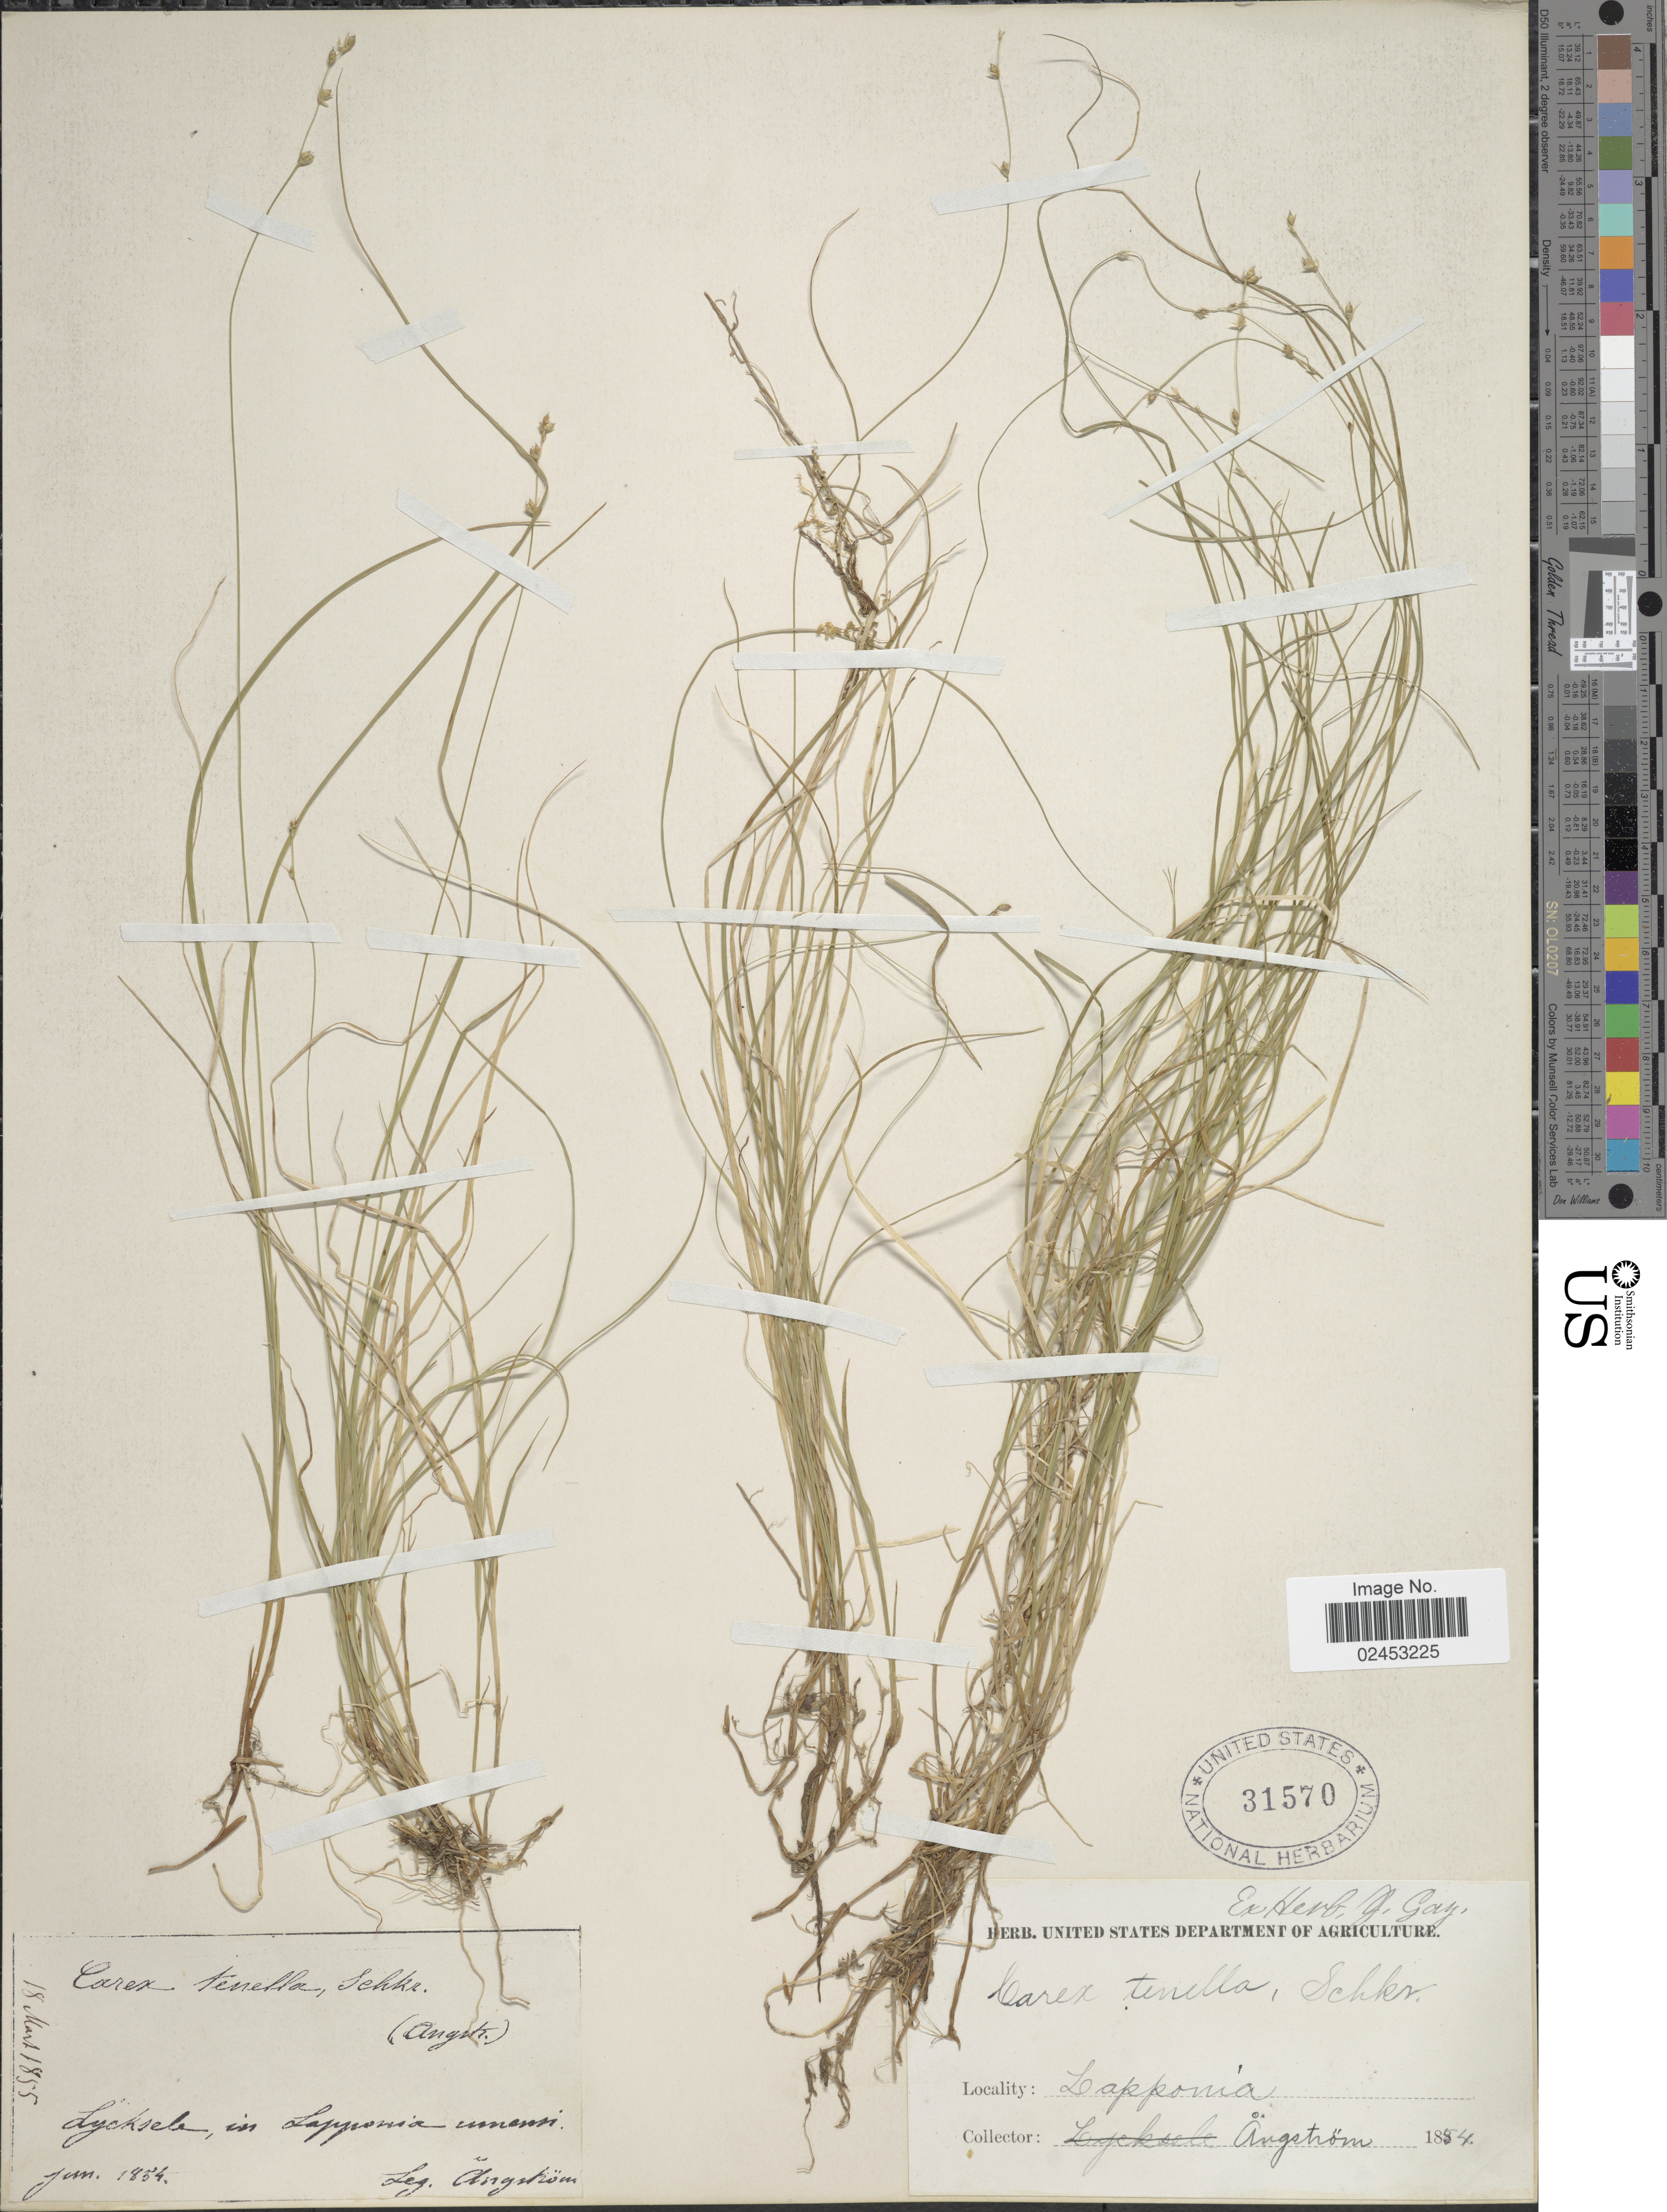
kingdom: Plantae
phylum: Tracheophyta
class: Liliopsida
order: Poales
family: Cyperaceae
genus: Carex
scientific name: Carex disperma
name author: Dewey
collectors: Angstrom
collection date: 1854-06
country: Sweden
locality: Lycksele, in Lapponia unensi [interpreted].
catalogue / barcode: US 31570